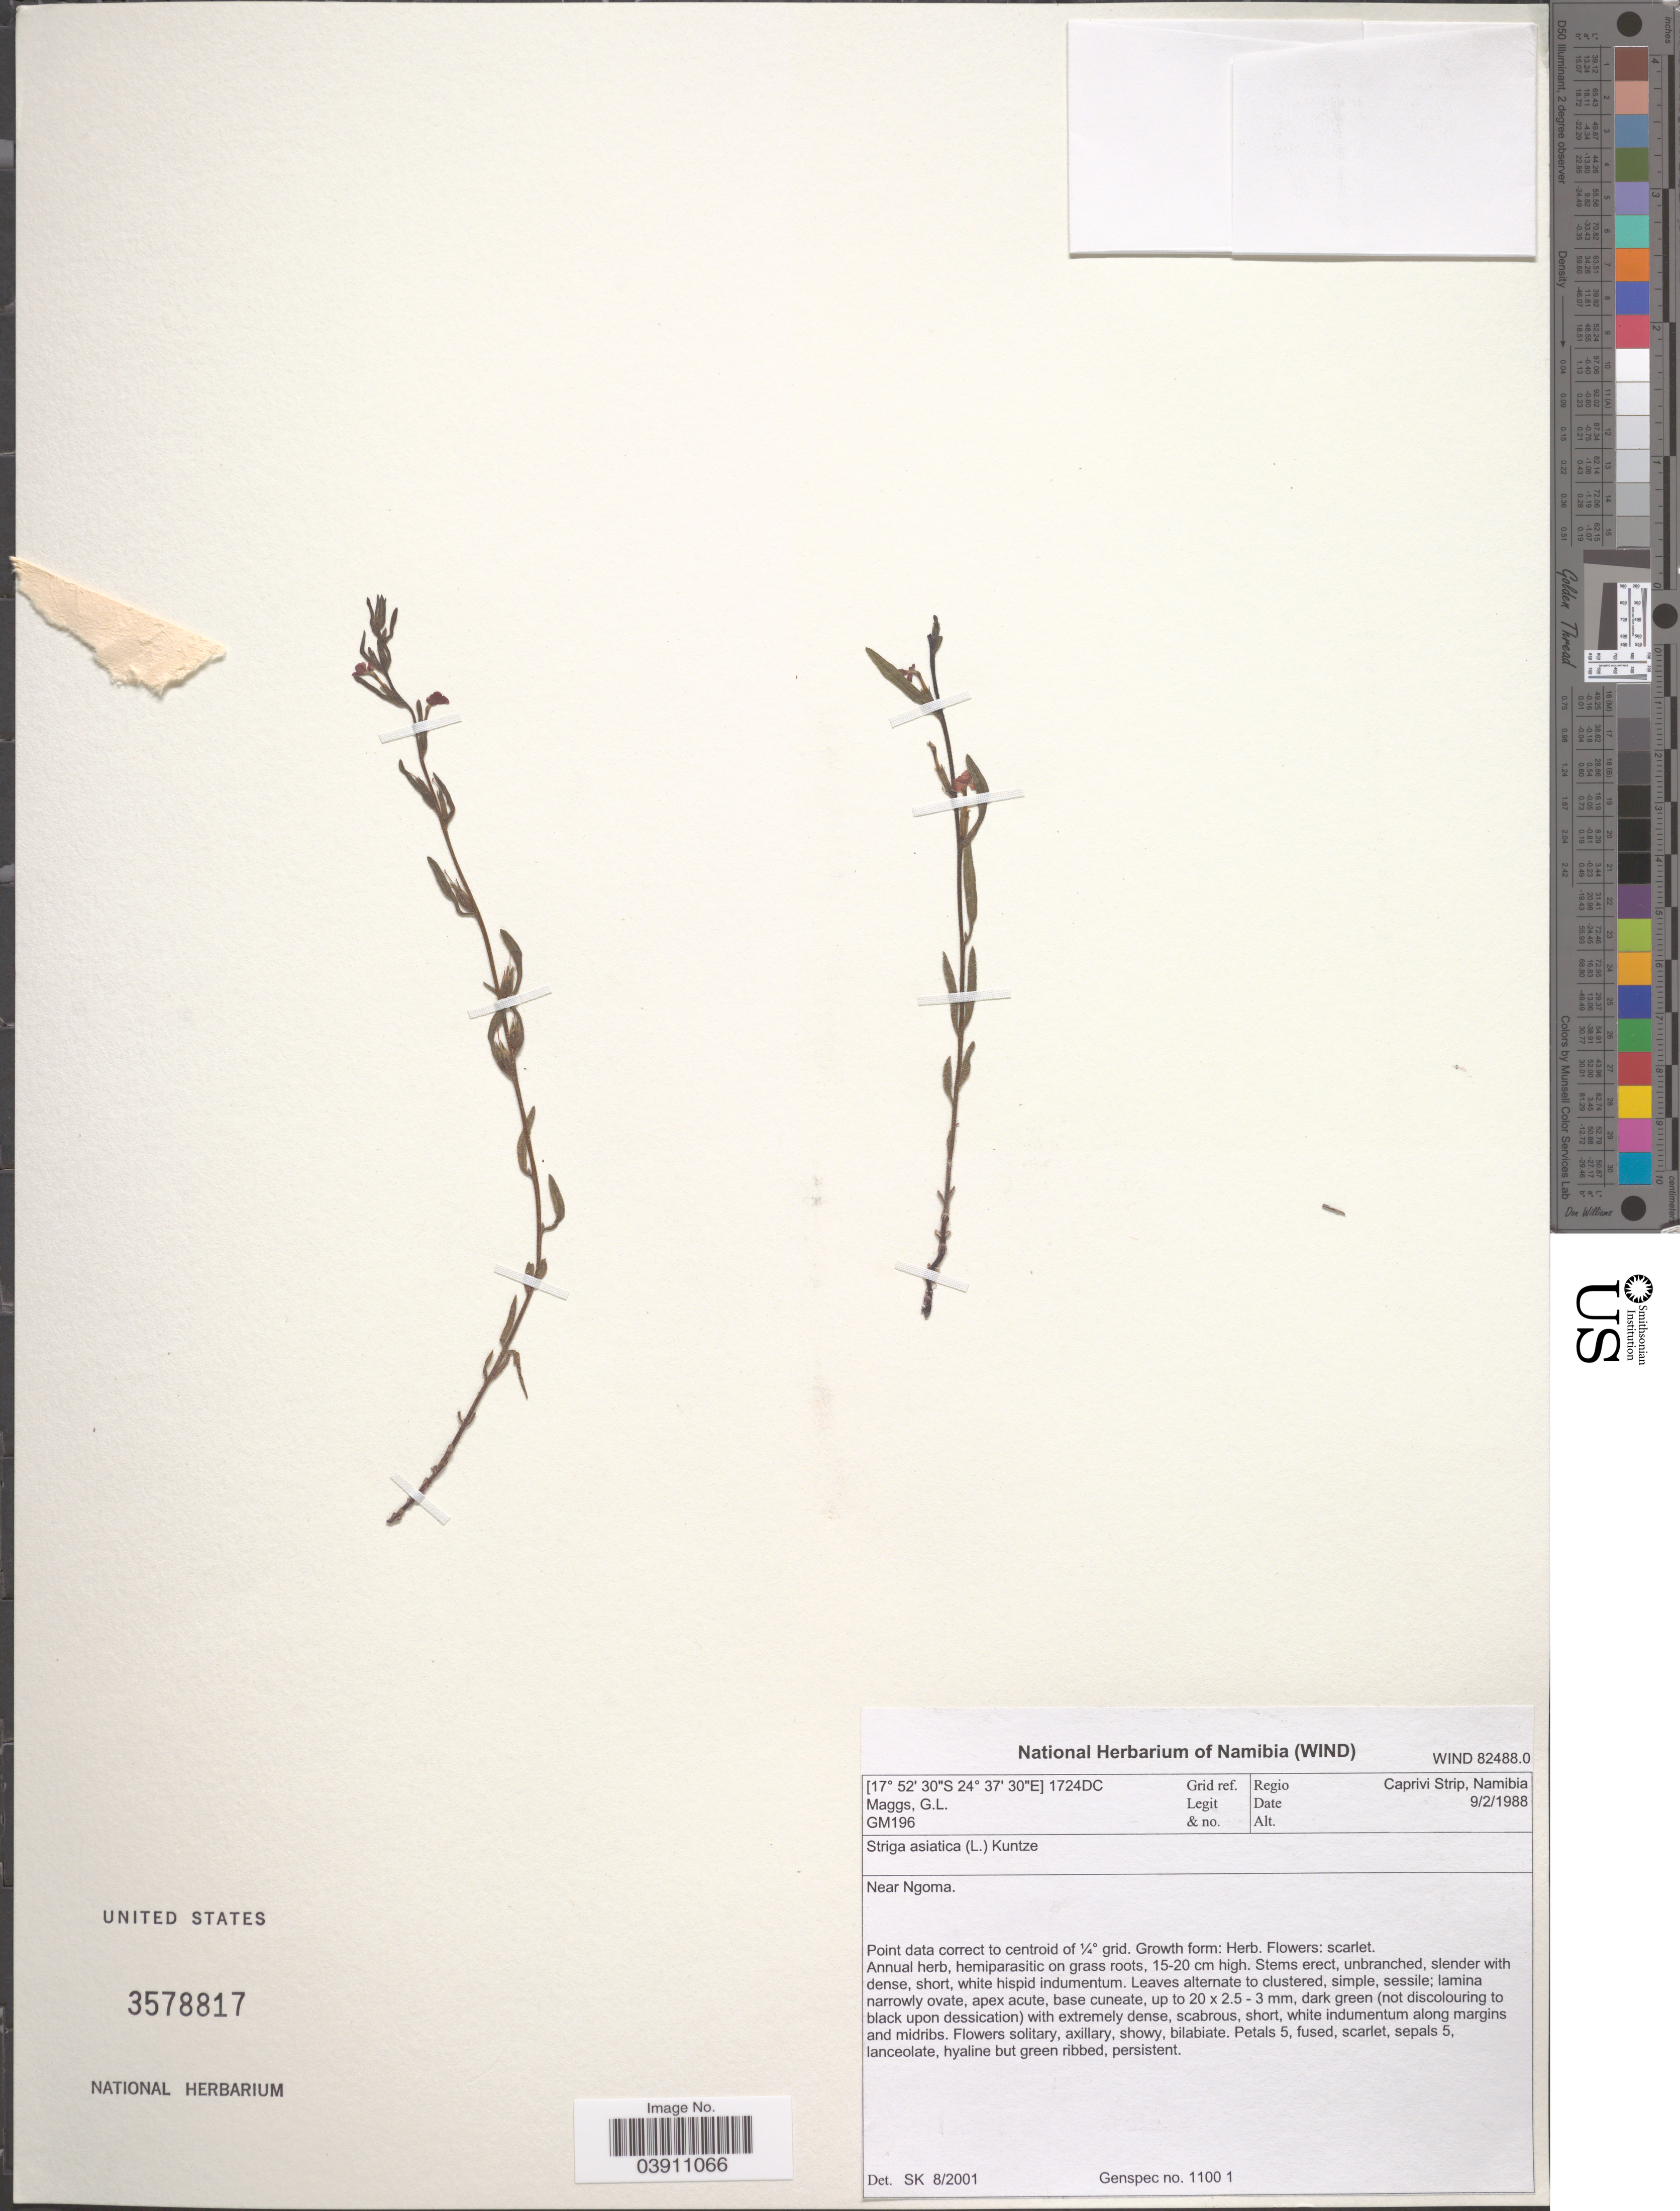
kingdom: Plantae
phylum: Tracheophyta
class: Magnoliopsida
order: Lamiales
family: Orobanchaceae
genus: Striga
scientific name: Striga asiatica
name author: (L.) Kuntze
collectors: G. Maggs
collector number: GM196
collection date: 1988-02-09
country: Namibia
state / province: Caprivi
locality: Grid ref. 1724DC. Regio Caprivi Strip. Near Ngoma.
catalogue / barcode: US 3578817